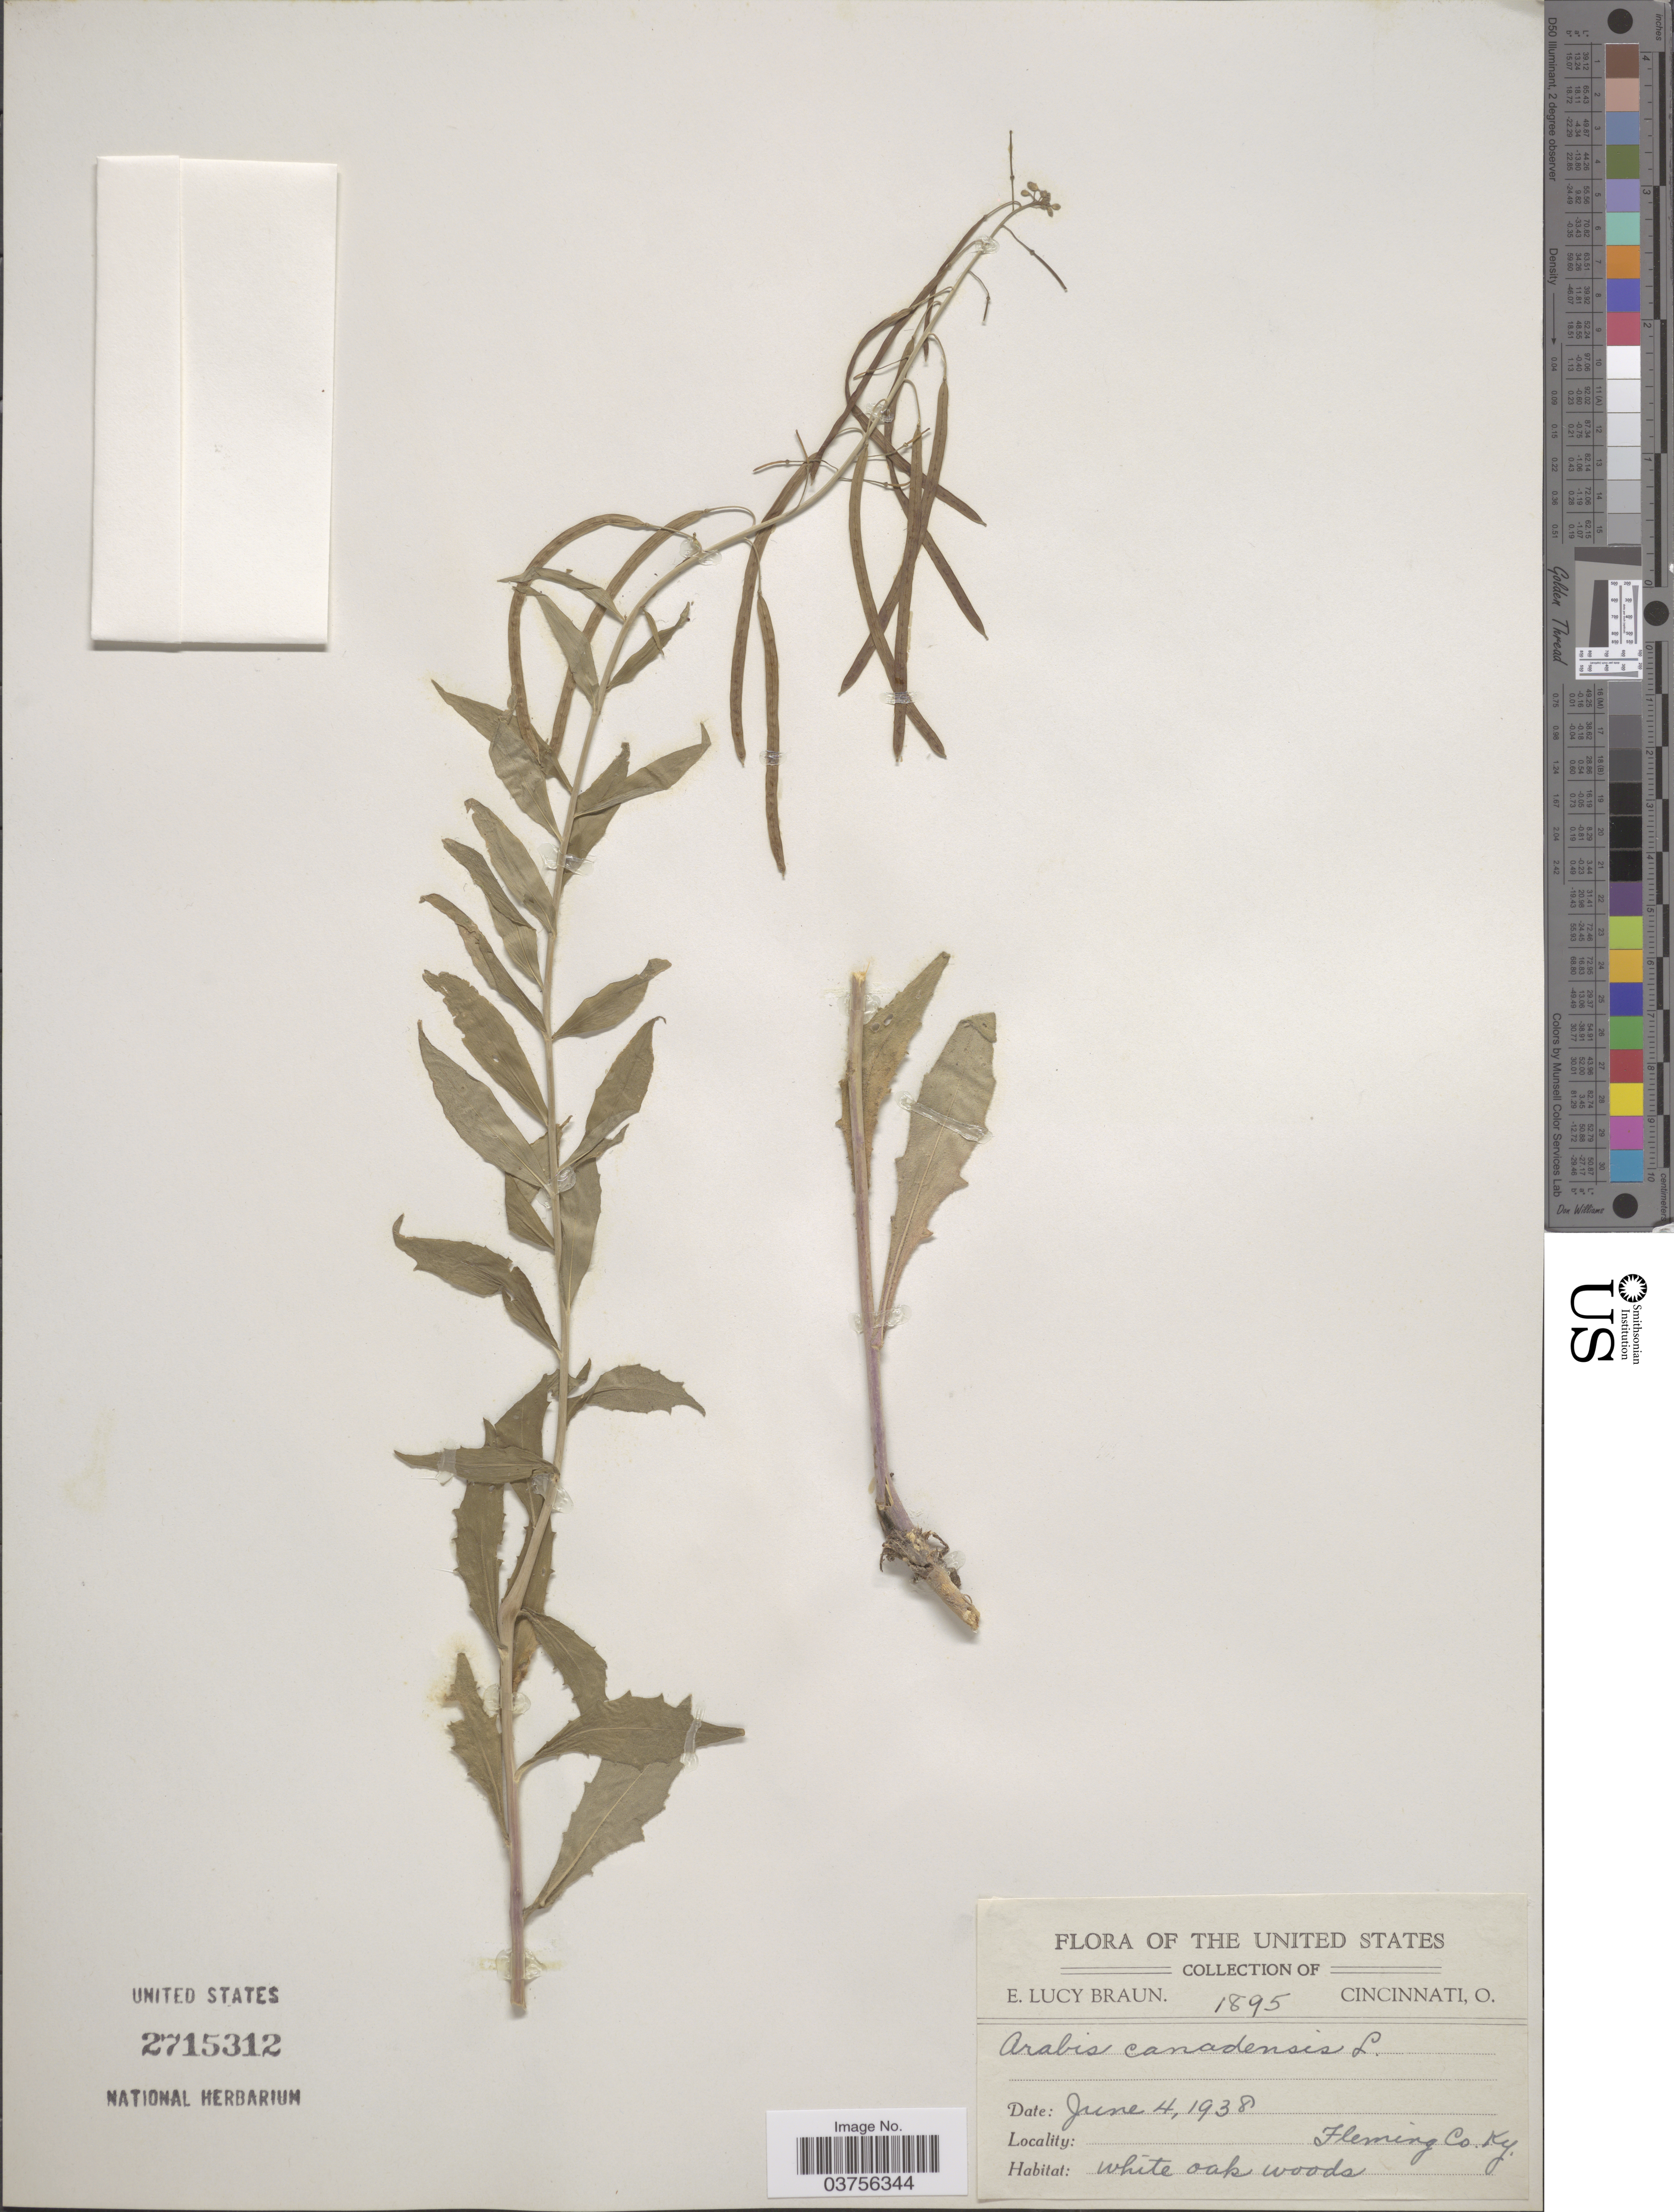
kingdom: Plantae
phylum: Tracheophyta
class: Magnoliopsida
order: Brassicales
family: Brassicaceae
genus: Arabis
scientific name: Arabis canadensis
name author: L.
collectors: E. L. Braun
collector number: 1895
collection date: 1938-06-04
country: United States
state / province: Kentucky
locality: Fleming Co.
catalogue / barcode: US 2715312